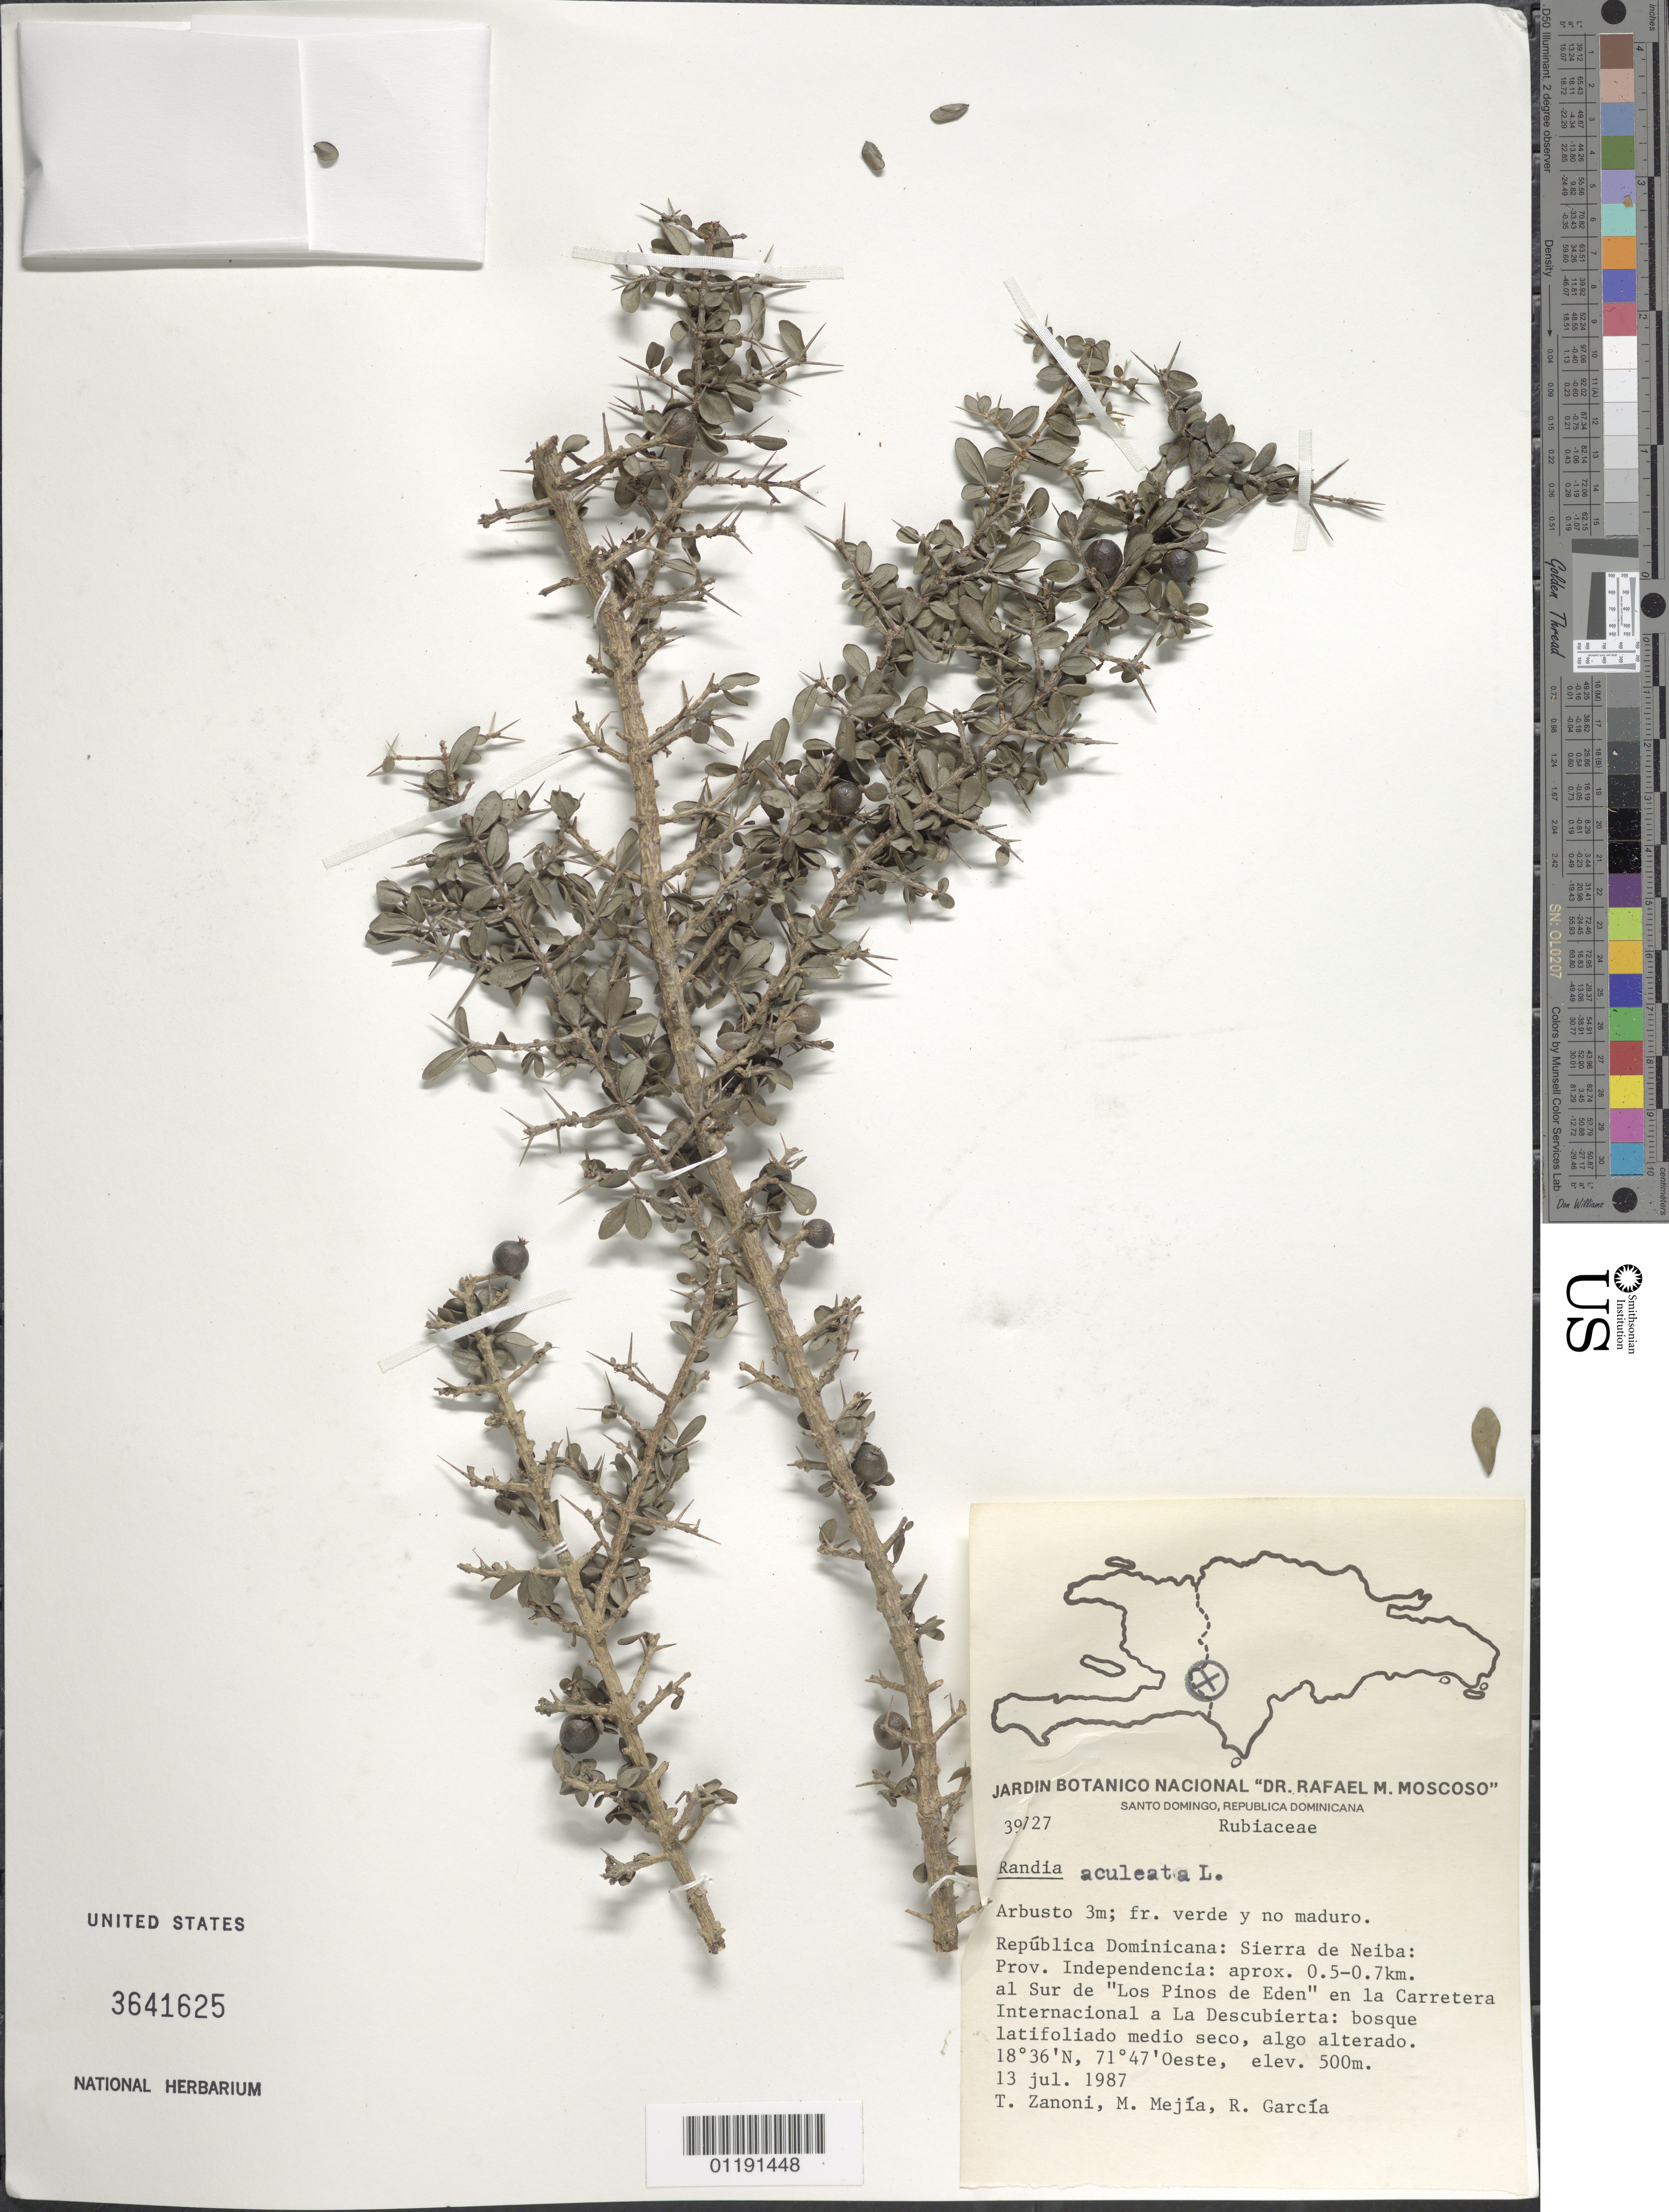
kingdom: Plantae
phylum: Tracheophyta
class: Magnoliopsida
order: Gentianales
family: Rubiaceae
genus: Randia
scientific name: Randia aculeata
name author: L.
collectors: T. A. Zanoni, M. Mejia & R. G. García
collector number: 39727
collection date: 1987-07-13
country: Dominican Republic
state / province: Independencia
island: Hispaniola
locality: Sierra de Nieba: approx. 0.5-0.7 km. S of "Los Pinos de Eden" on the Carretera Internacional to La Descumbierta.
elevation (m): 500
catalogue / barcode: US 3641625